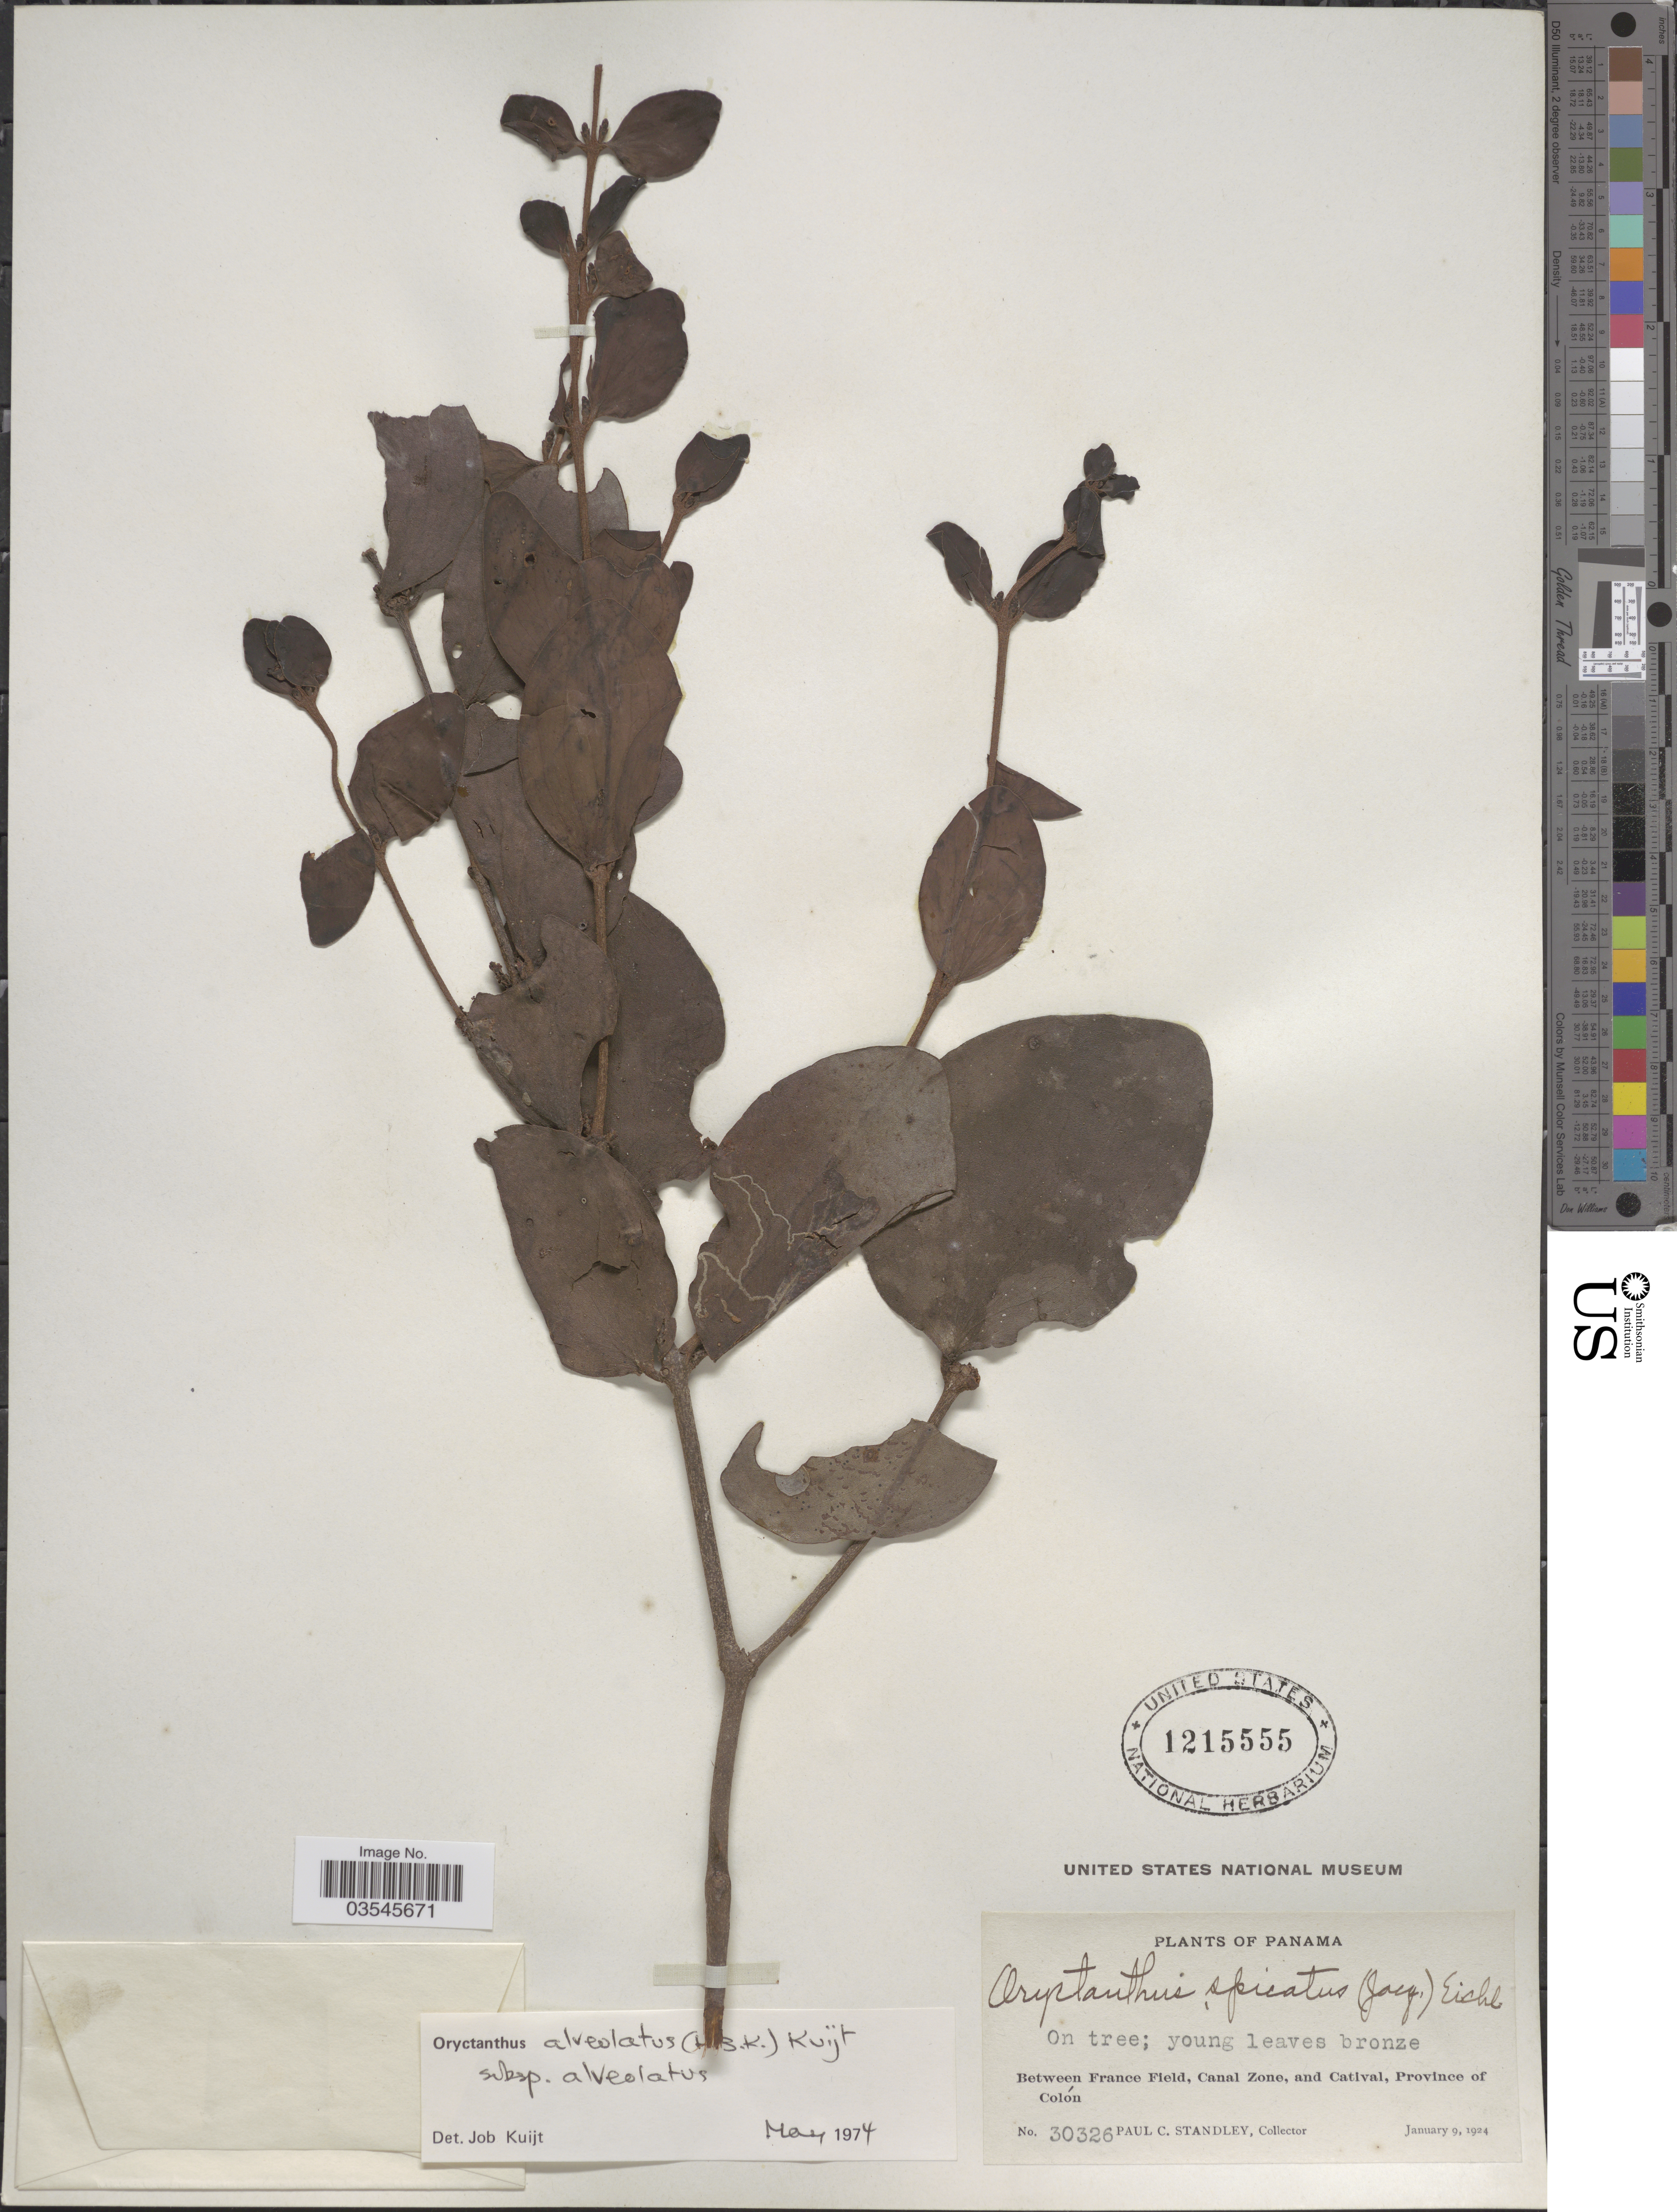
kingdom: Plantae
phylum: Tracheophyta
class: Magnoliopsida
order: Santalales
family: Loranthaceae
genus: Oryctanthus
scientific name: Oryctanthus alveolatus subsp. alveolatus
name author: (Kunth) Kuijt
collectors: P. C. Standley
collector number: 30326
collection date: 1924-01-09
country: Panama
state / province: Colón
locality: Between France Field, Canal Zone, and Catival.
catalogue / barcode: US 1215555